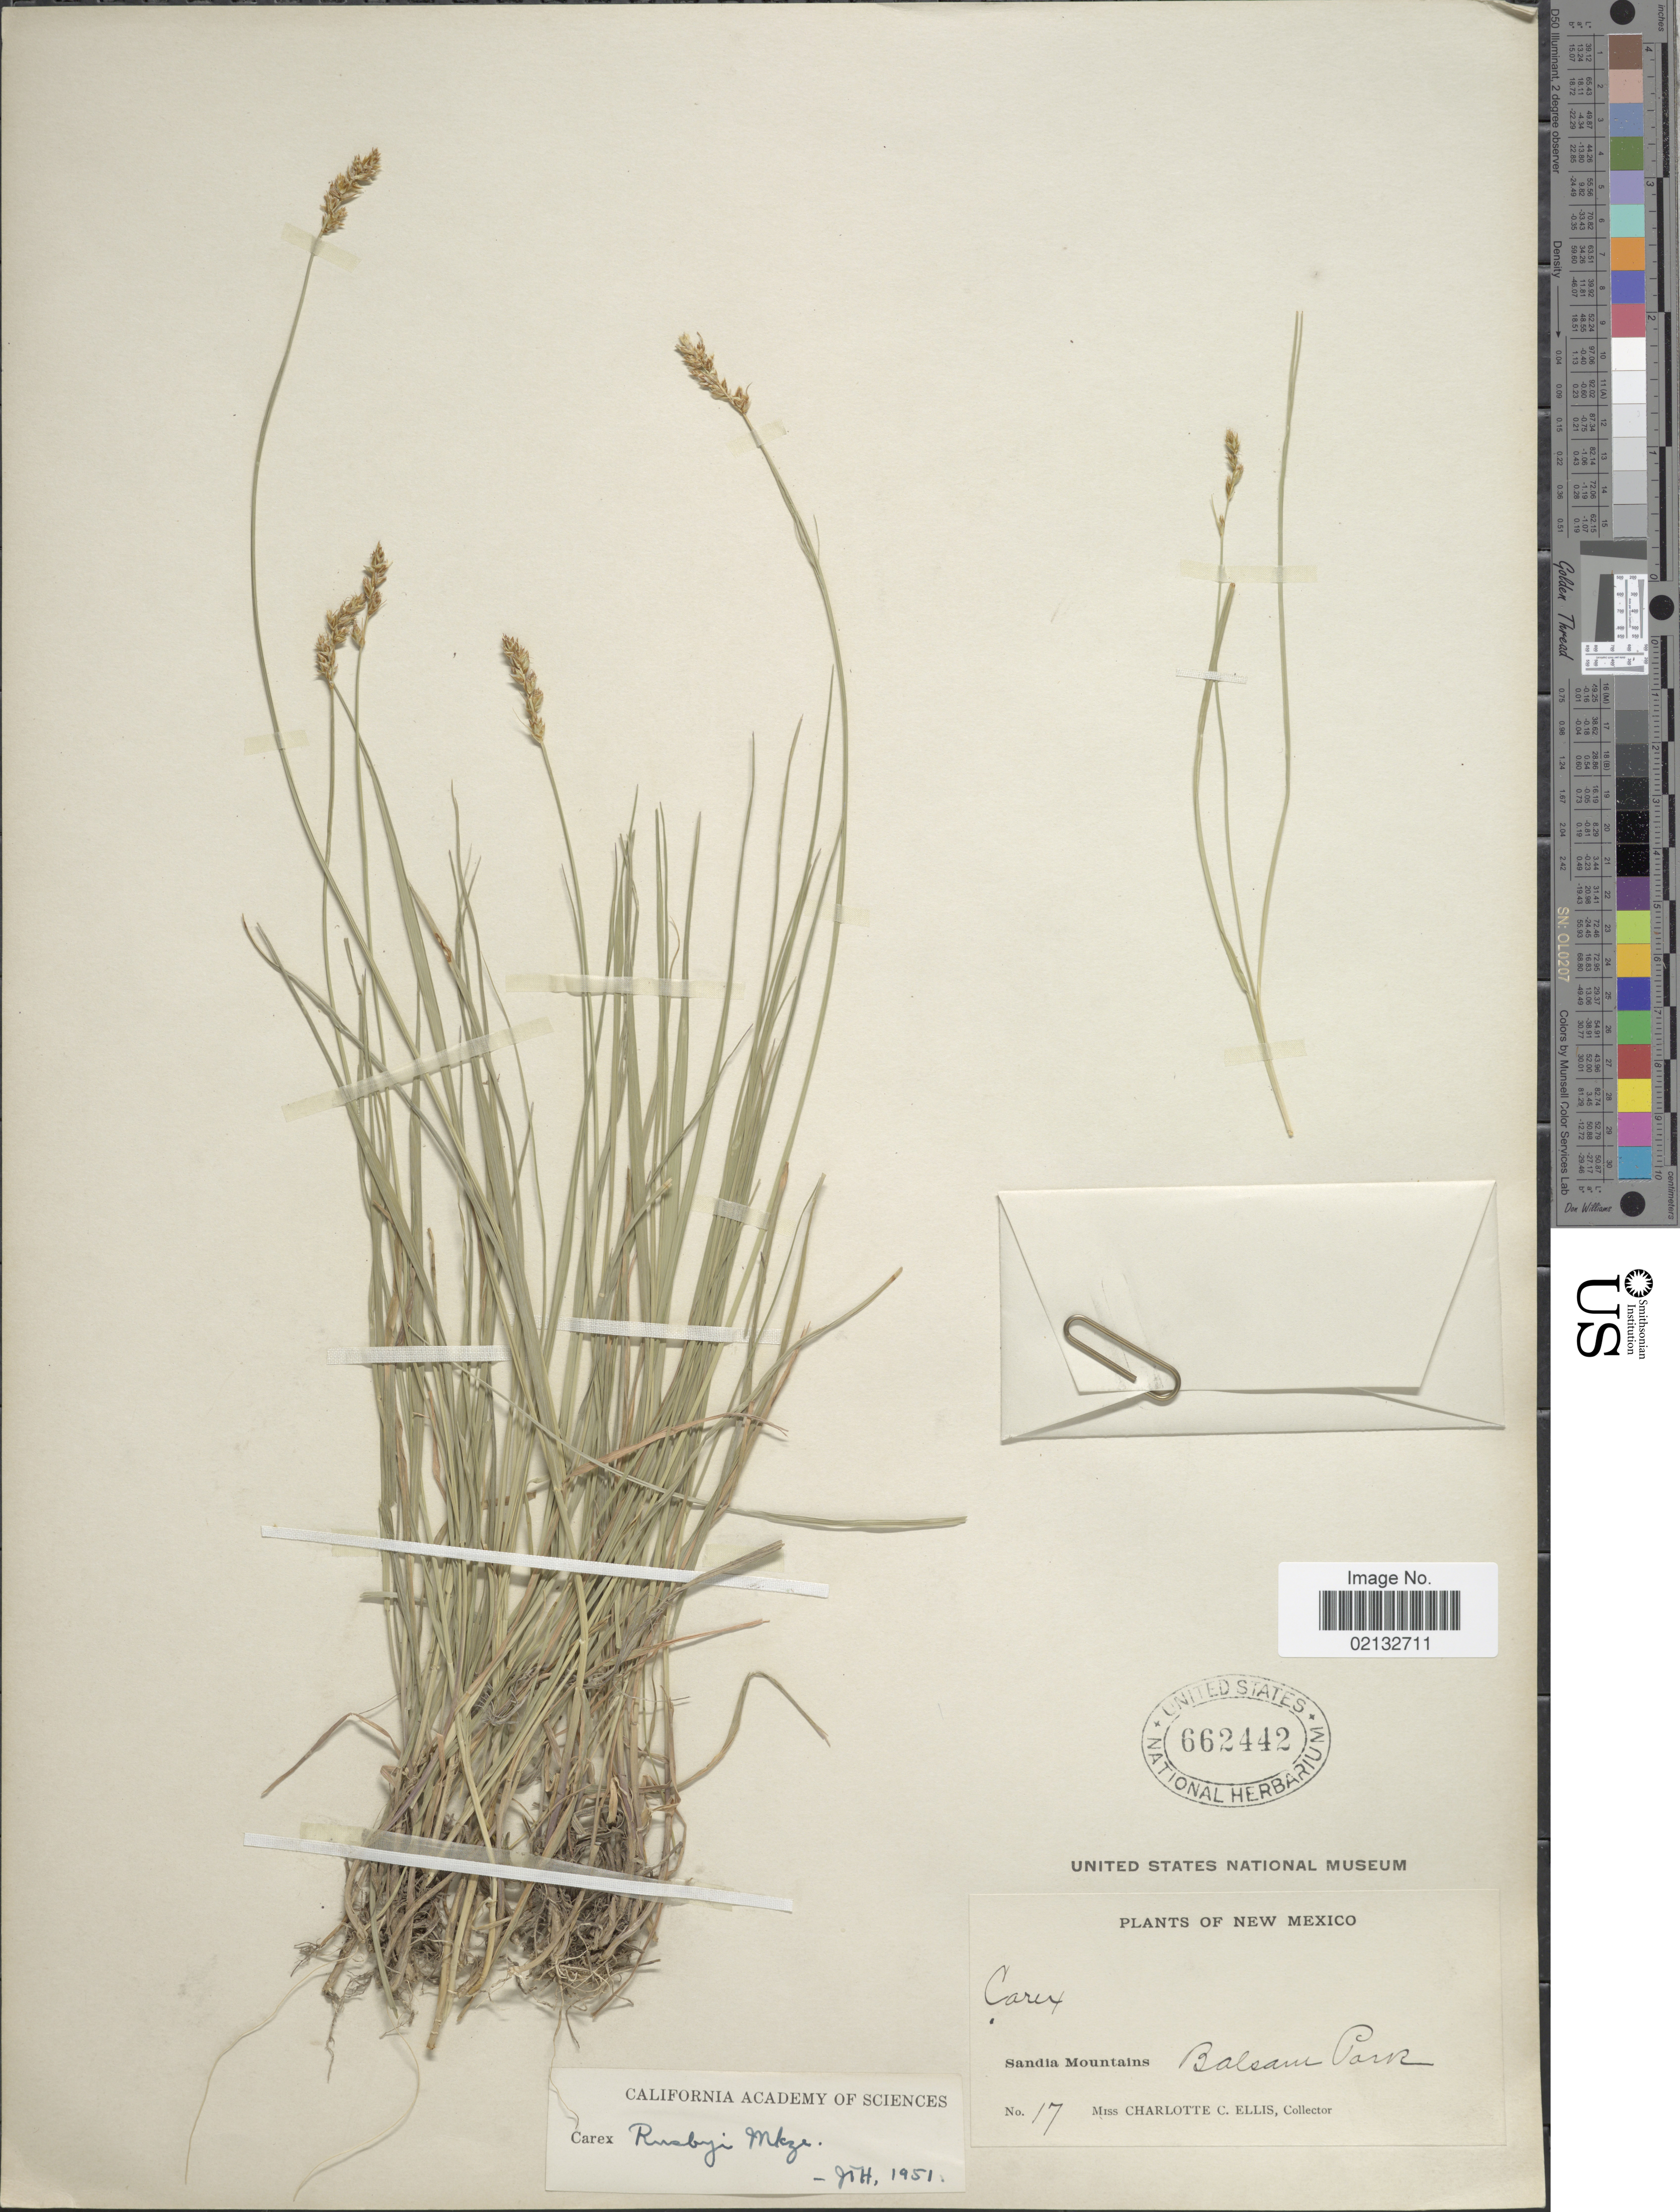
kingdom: Plantae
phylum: Tracheophyta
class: Liliopsida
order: Poales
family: Cyperaceae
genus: Carex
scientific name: Carex vallicola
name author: Dewey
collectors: C. C. Ellis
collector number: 17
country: United States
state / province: New Mexico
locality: Sandia Mountains. Balsam Park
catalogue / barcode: US 662442